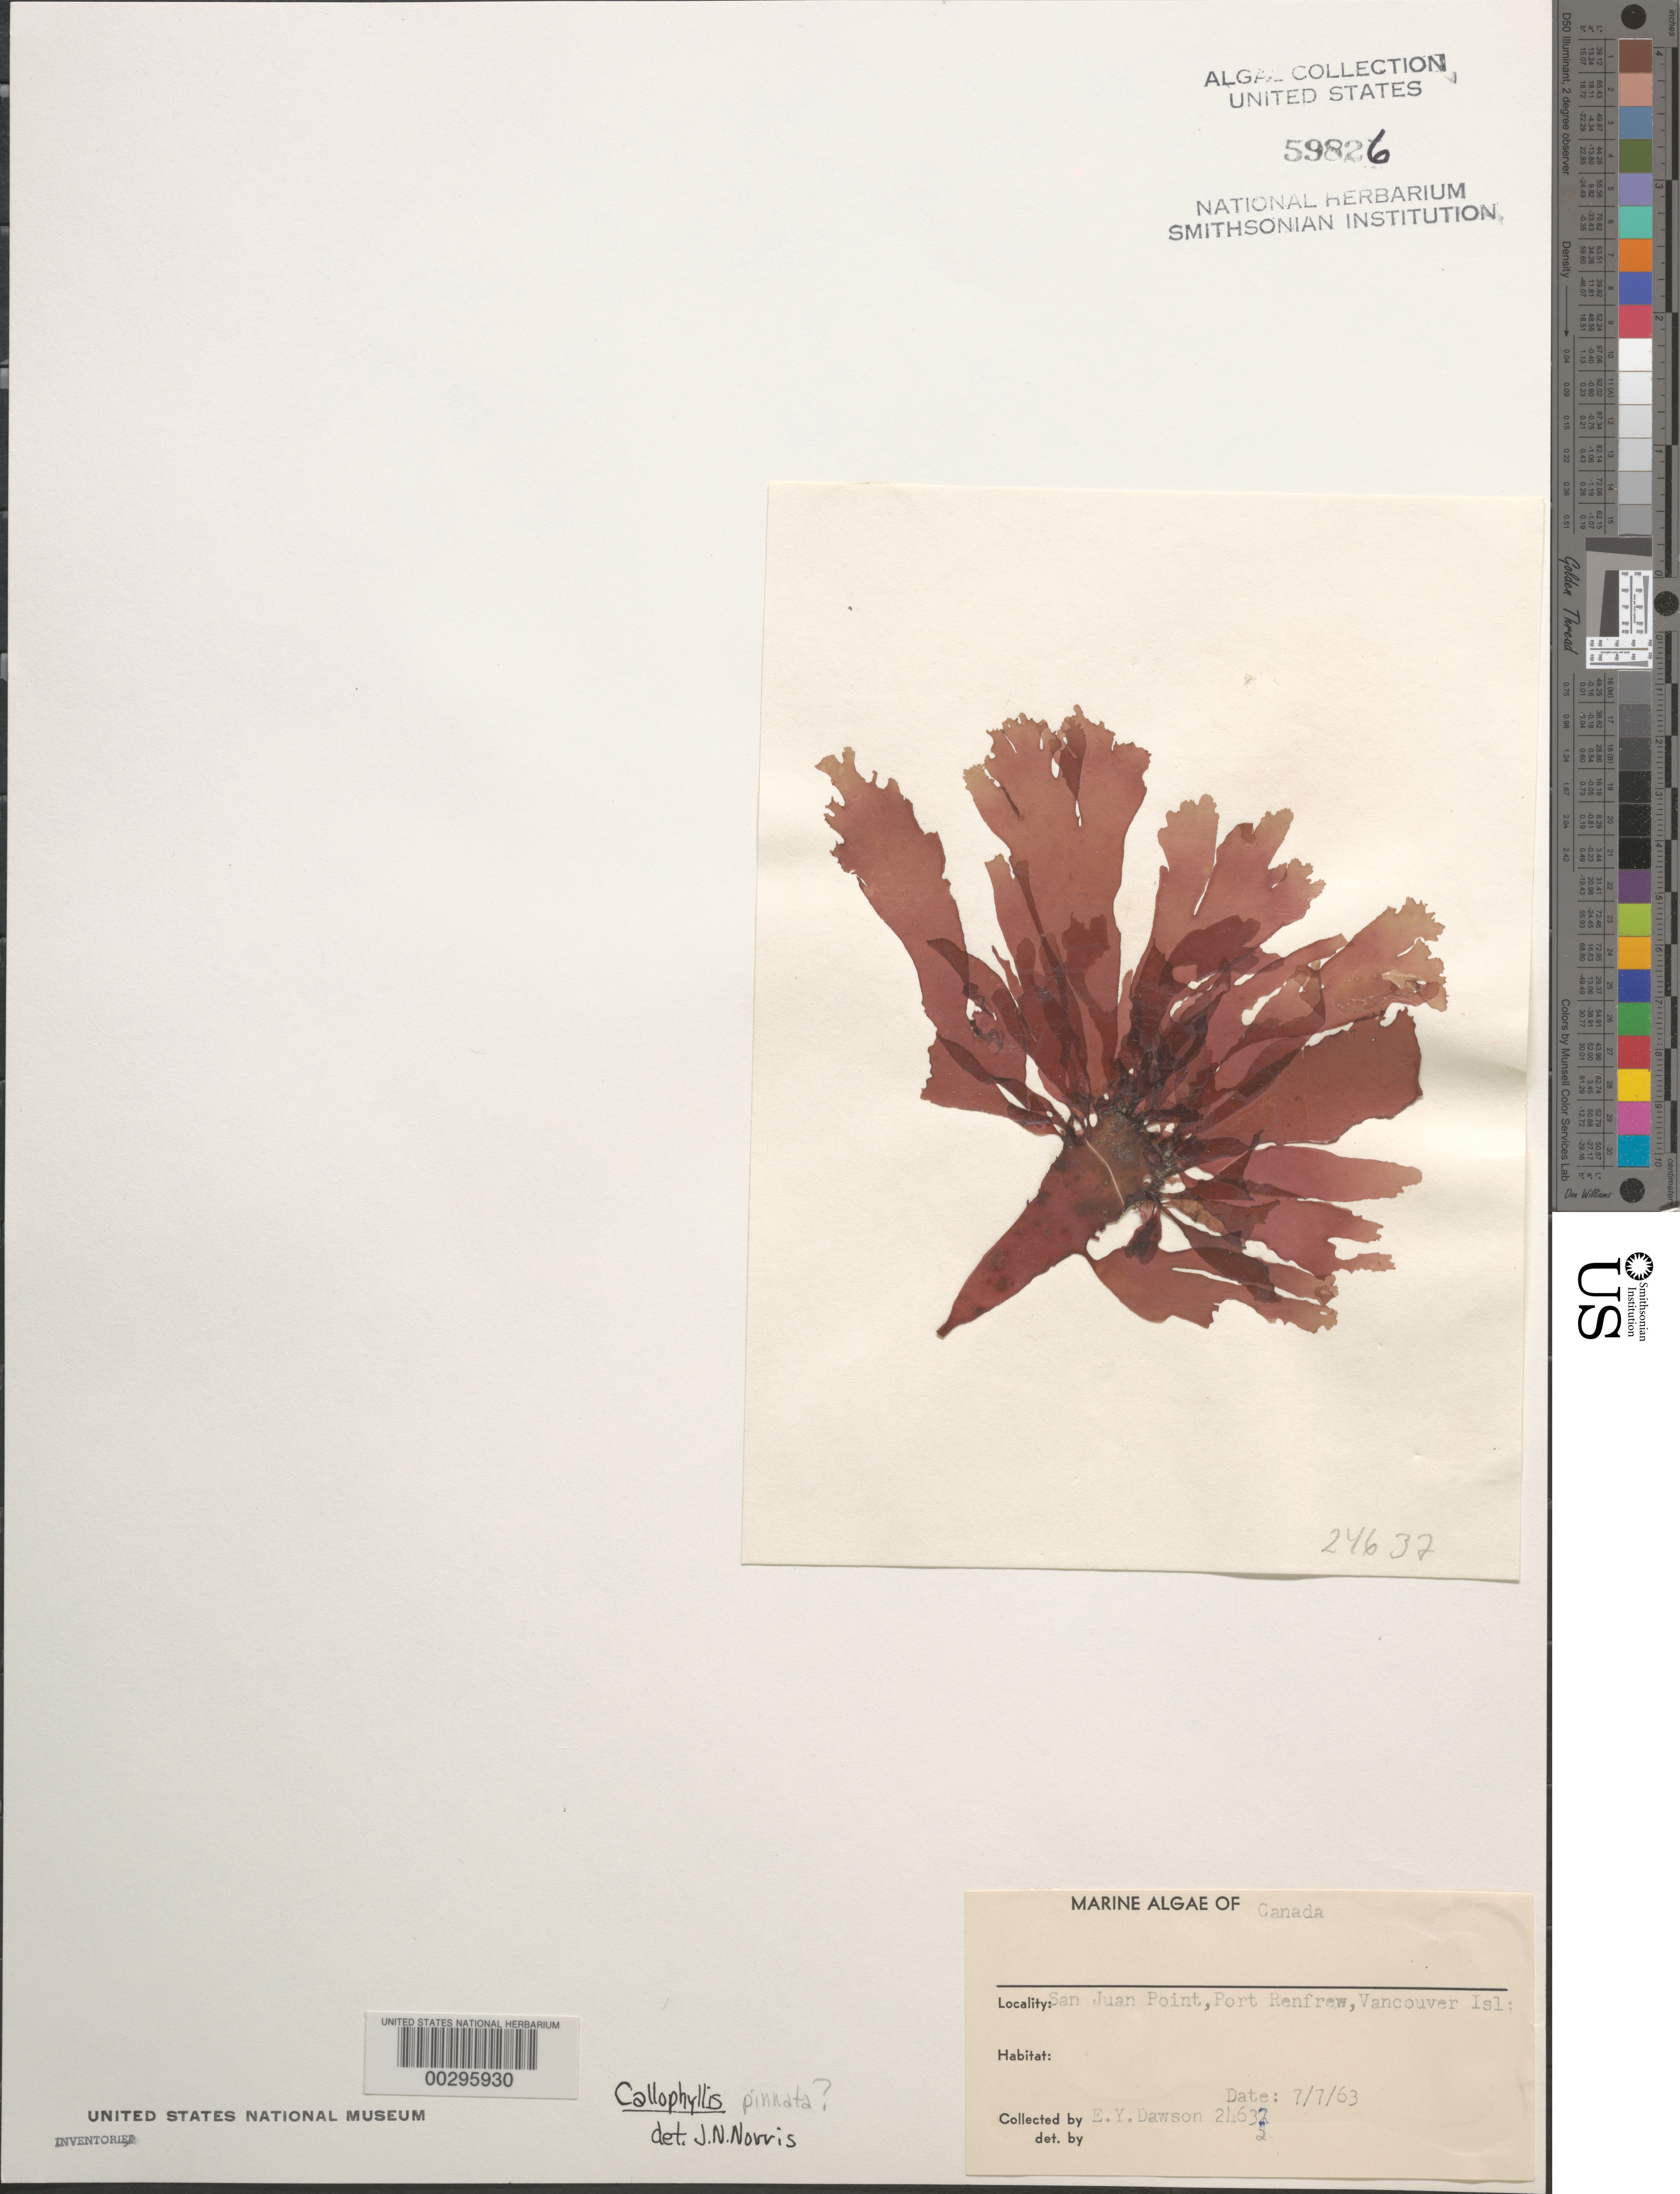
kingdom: Plantae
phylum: Rhodophyta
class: Florideophyceae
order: Gigartinales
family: Kallymeniaceae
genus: Callophyllis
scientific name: Callophyllis pinnata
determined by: Norris, James N.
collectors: E. Y. Dawson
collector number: EYD 24632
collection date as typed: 07 Jul 1963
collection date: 1963-07-07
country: Canada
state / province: British Columbia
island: Vancouver Island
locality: San Juan Point, Port Renfrew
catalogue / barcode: US 59826